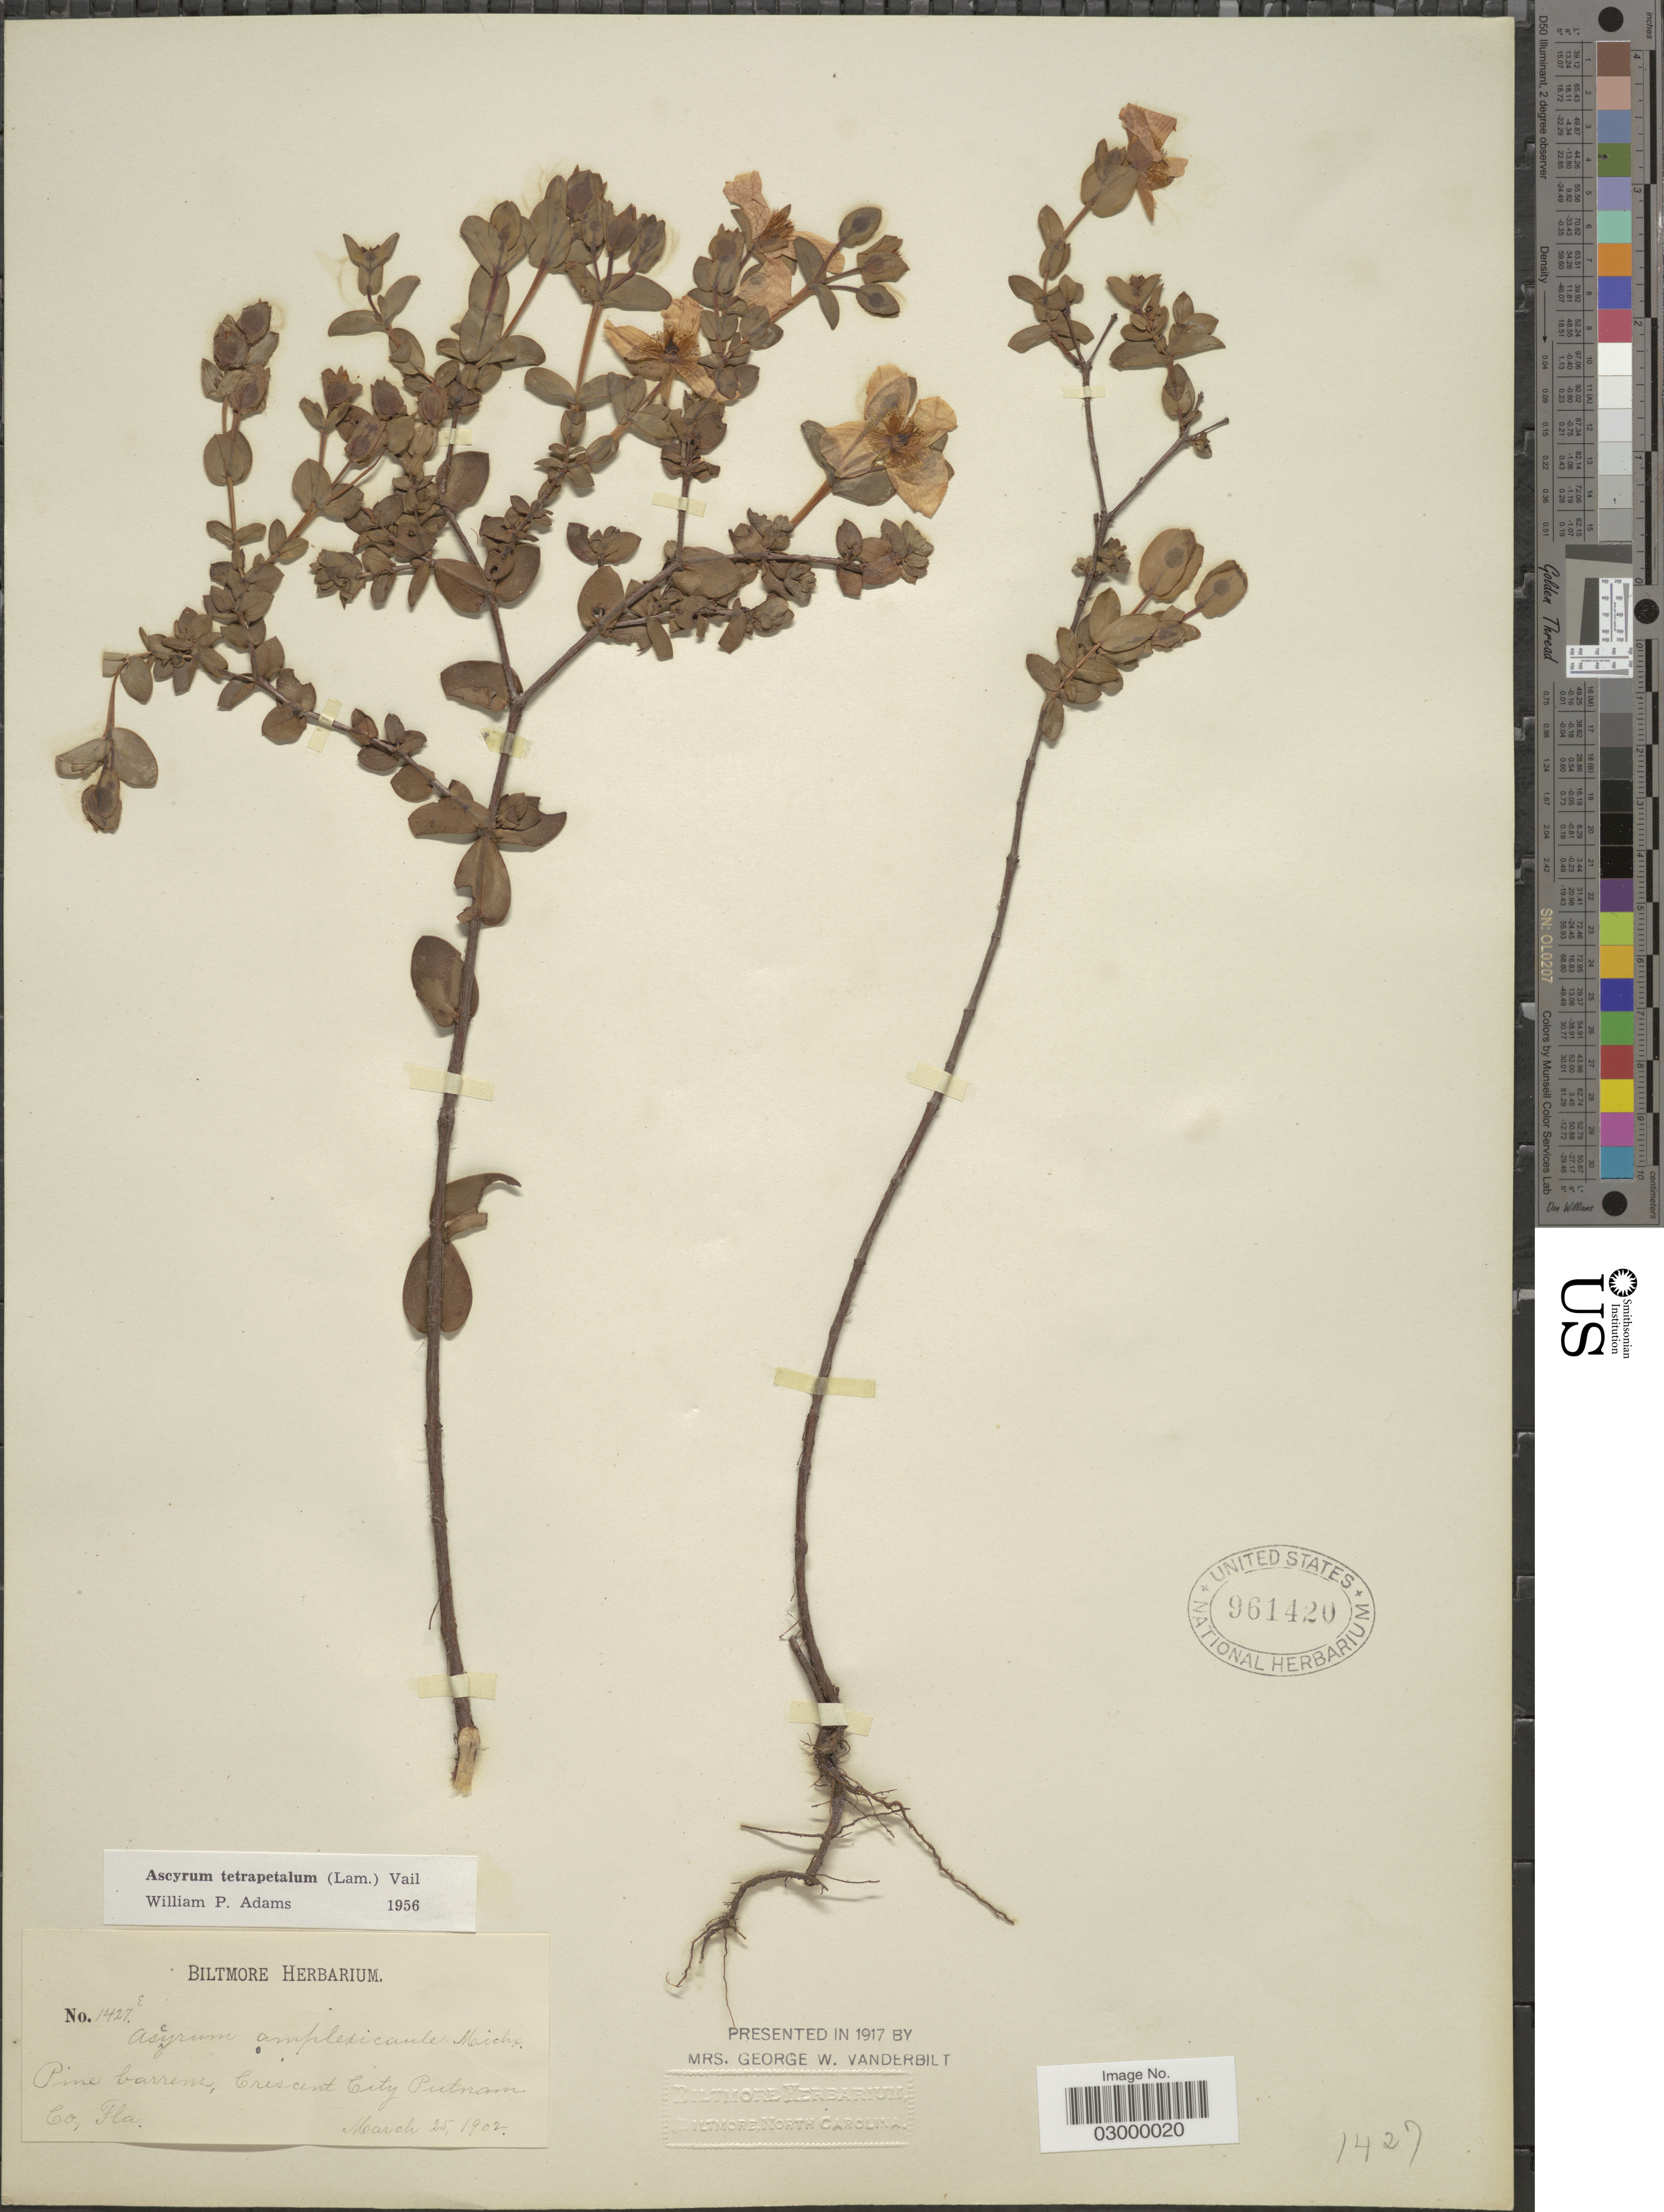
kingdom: Plantae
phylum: Tracheophyta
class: Magnoliopsida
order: Malpighiales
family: Hypericaceae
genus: Hypericum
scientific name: Hypericum tetrapetalum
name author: Lam.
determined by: Strong, Mark T., (BOT), Smithsonian Institution - National Museum of Natural History (UNITED STATES)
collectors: ex herb. Biltmore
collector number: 1427e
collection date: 1902-03-25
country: United States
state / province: Florida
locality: Pine barrens, Crescent City Putnam Co., Fla.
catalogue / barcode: US 961420